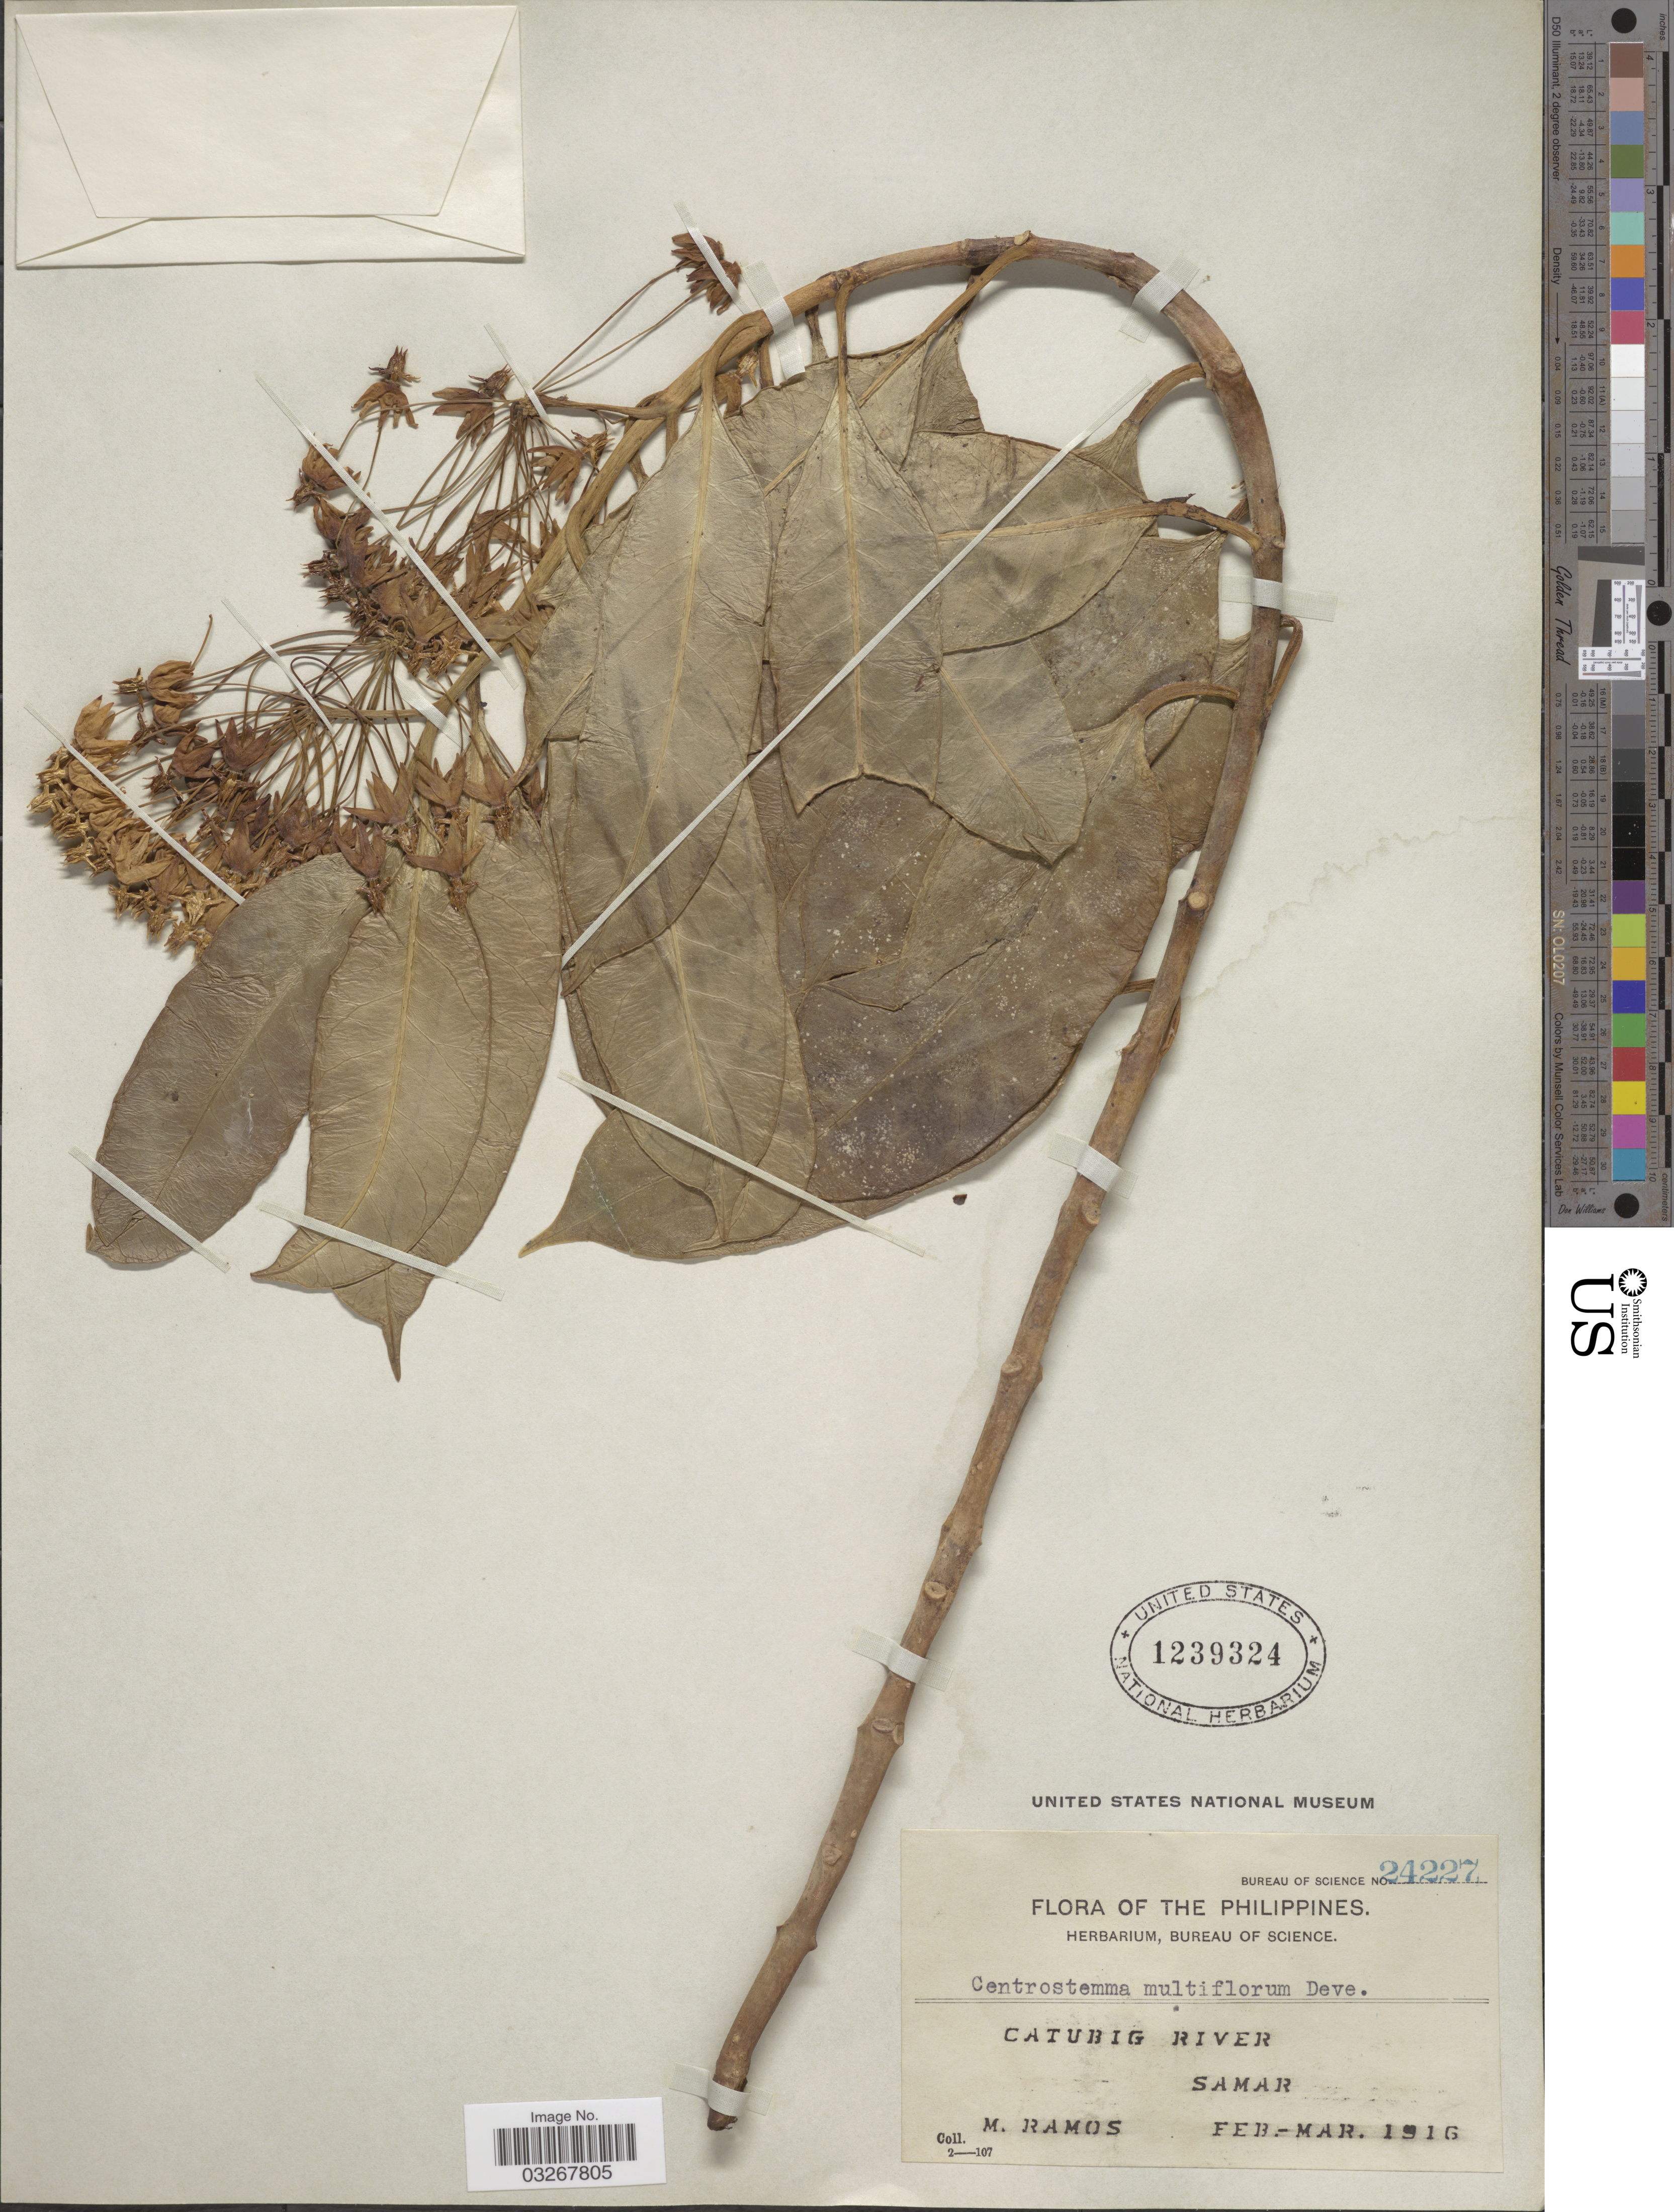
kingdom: Plantae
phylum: Tracheophyta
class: Magnoliopsida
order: Gentianales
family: Apocynaceae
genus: Centrostemma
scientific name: Centrostemma multiflorum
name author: (Blume) Decne.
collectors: M. Ramos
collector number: Bureau of Science 24227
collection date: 1916-02/1916-03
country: Philippines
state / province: Eastern Visayas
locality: Catubig River. Samar.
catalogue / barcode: US 1239324